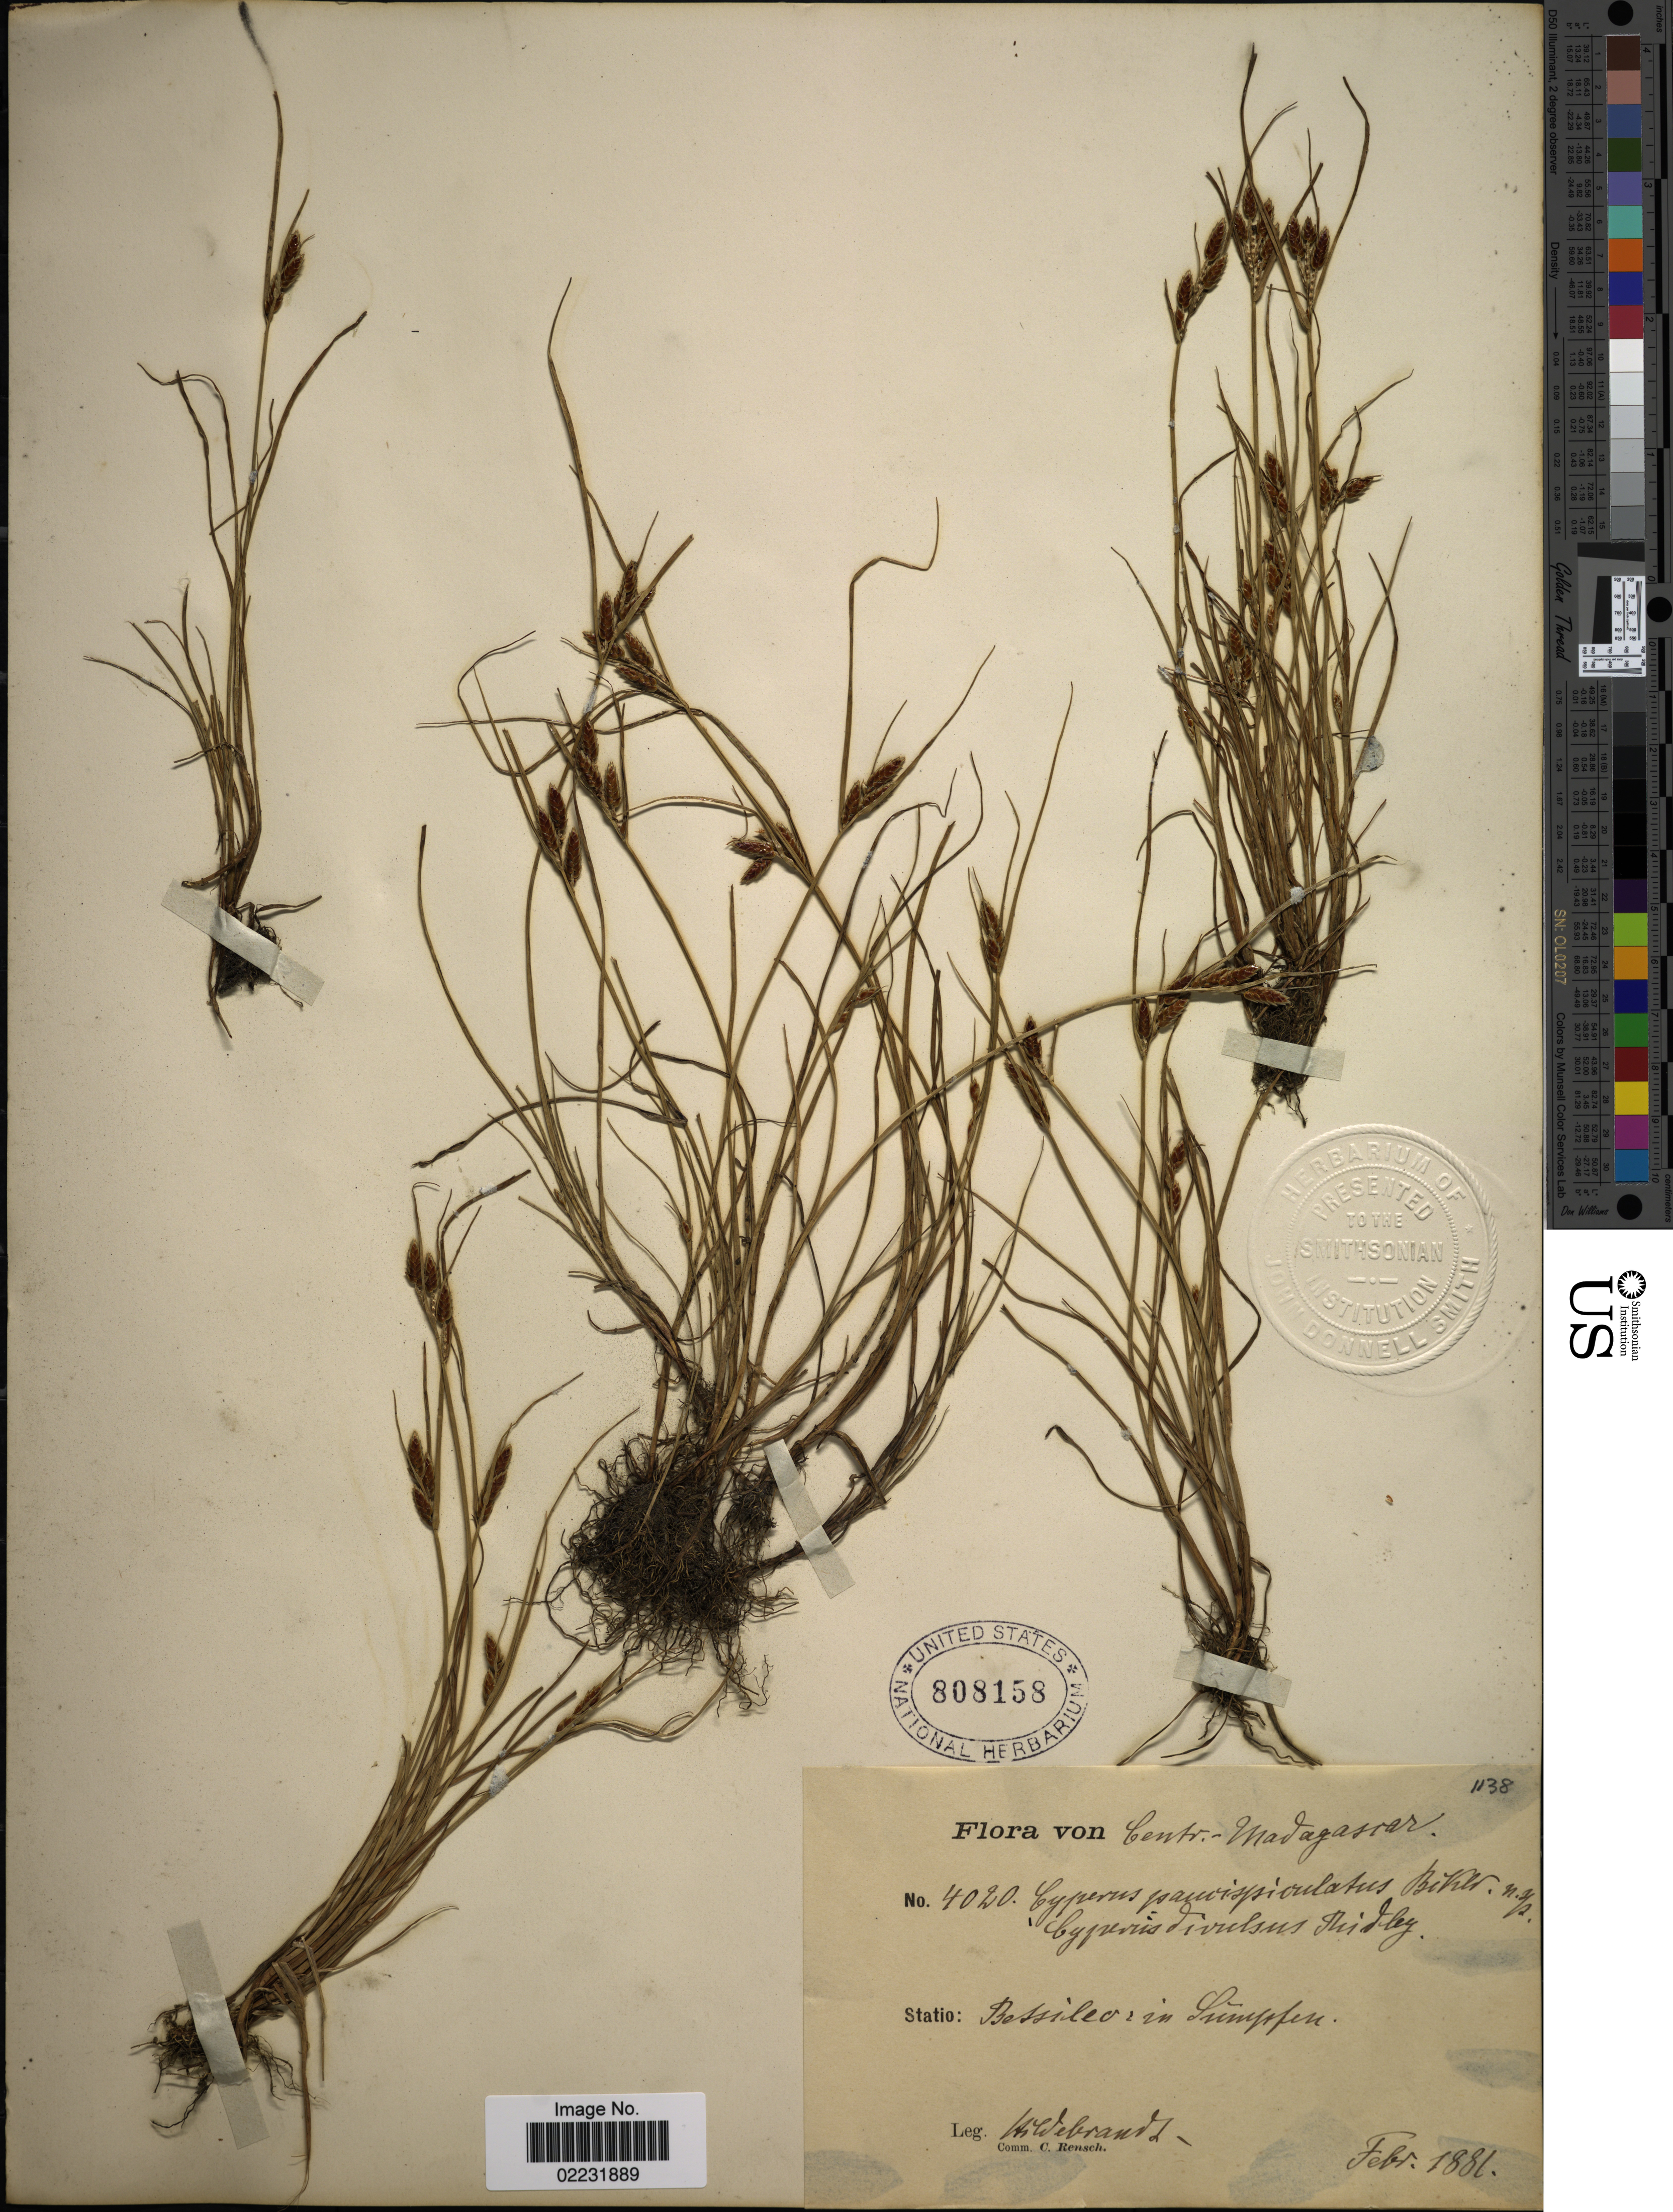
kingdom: Plantae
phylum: Tracheophyta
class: Liliopsida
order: Poales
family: Cyperaceae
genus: Cyperus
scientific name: Cyperus divulsus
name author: Ridl.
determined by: Strong, Mark T., (BOT), Smithsonian Institution - National Museum of Natural History (UNITED STATES)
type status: Type Collection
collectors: J. Hildebrandt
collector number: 4020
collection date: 1881-02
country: Madagascar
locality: Cent. Madagascar, Bessileo in Sumpfen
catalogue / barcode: US 808158